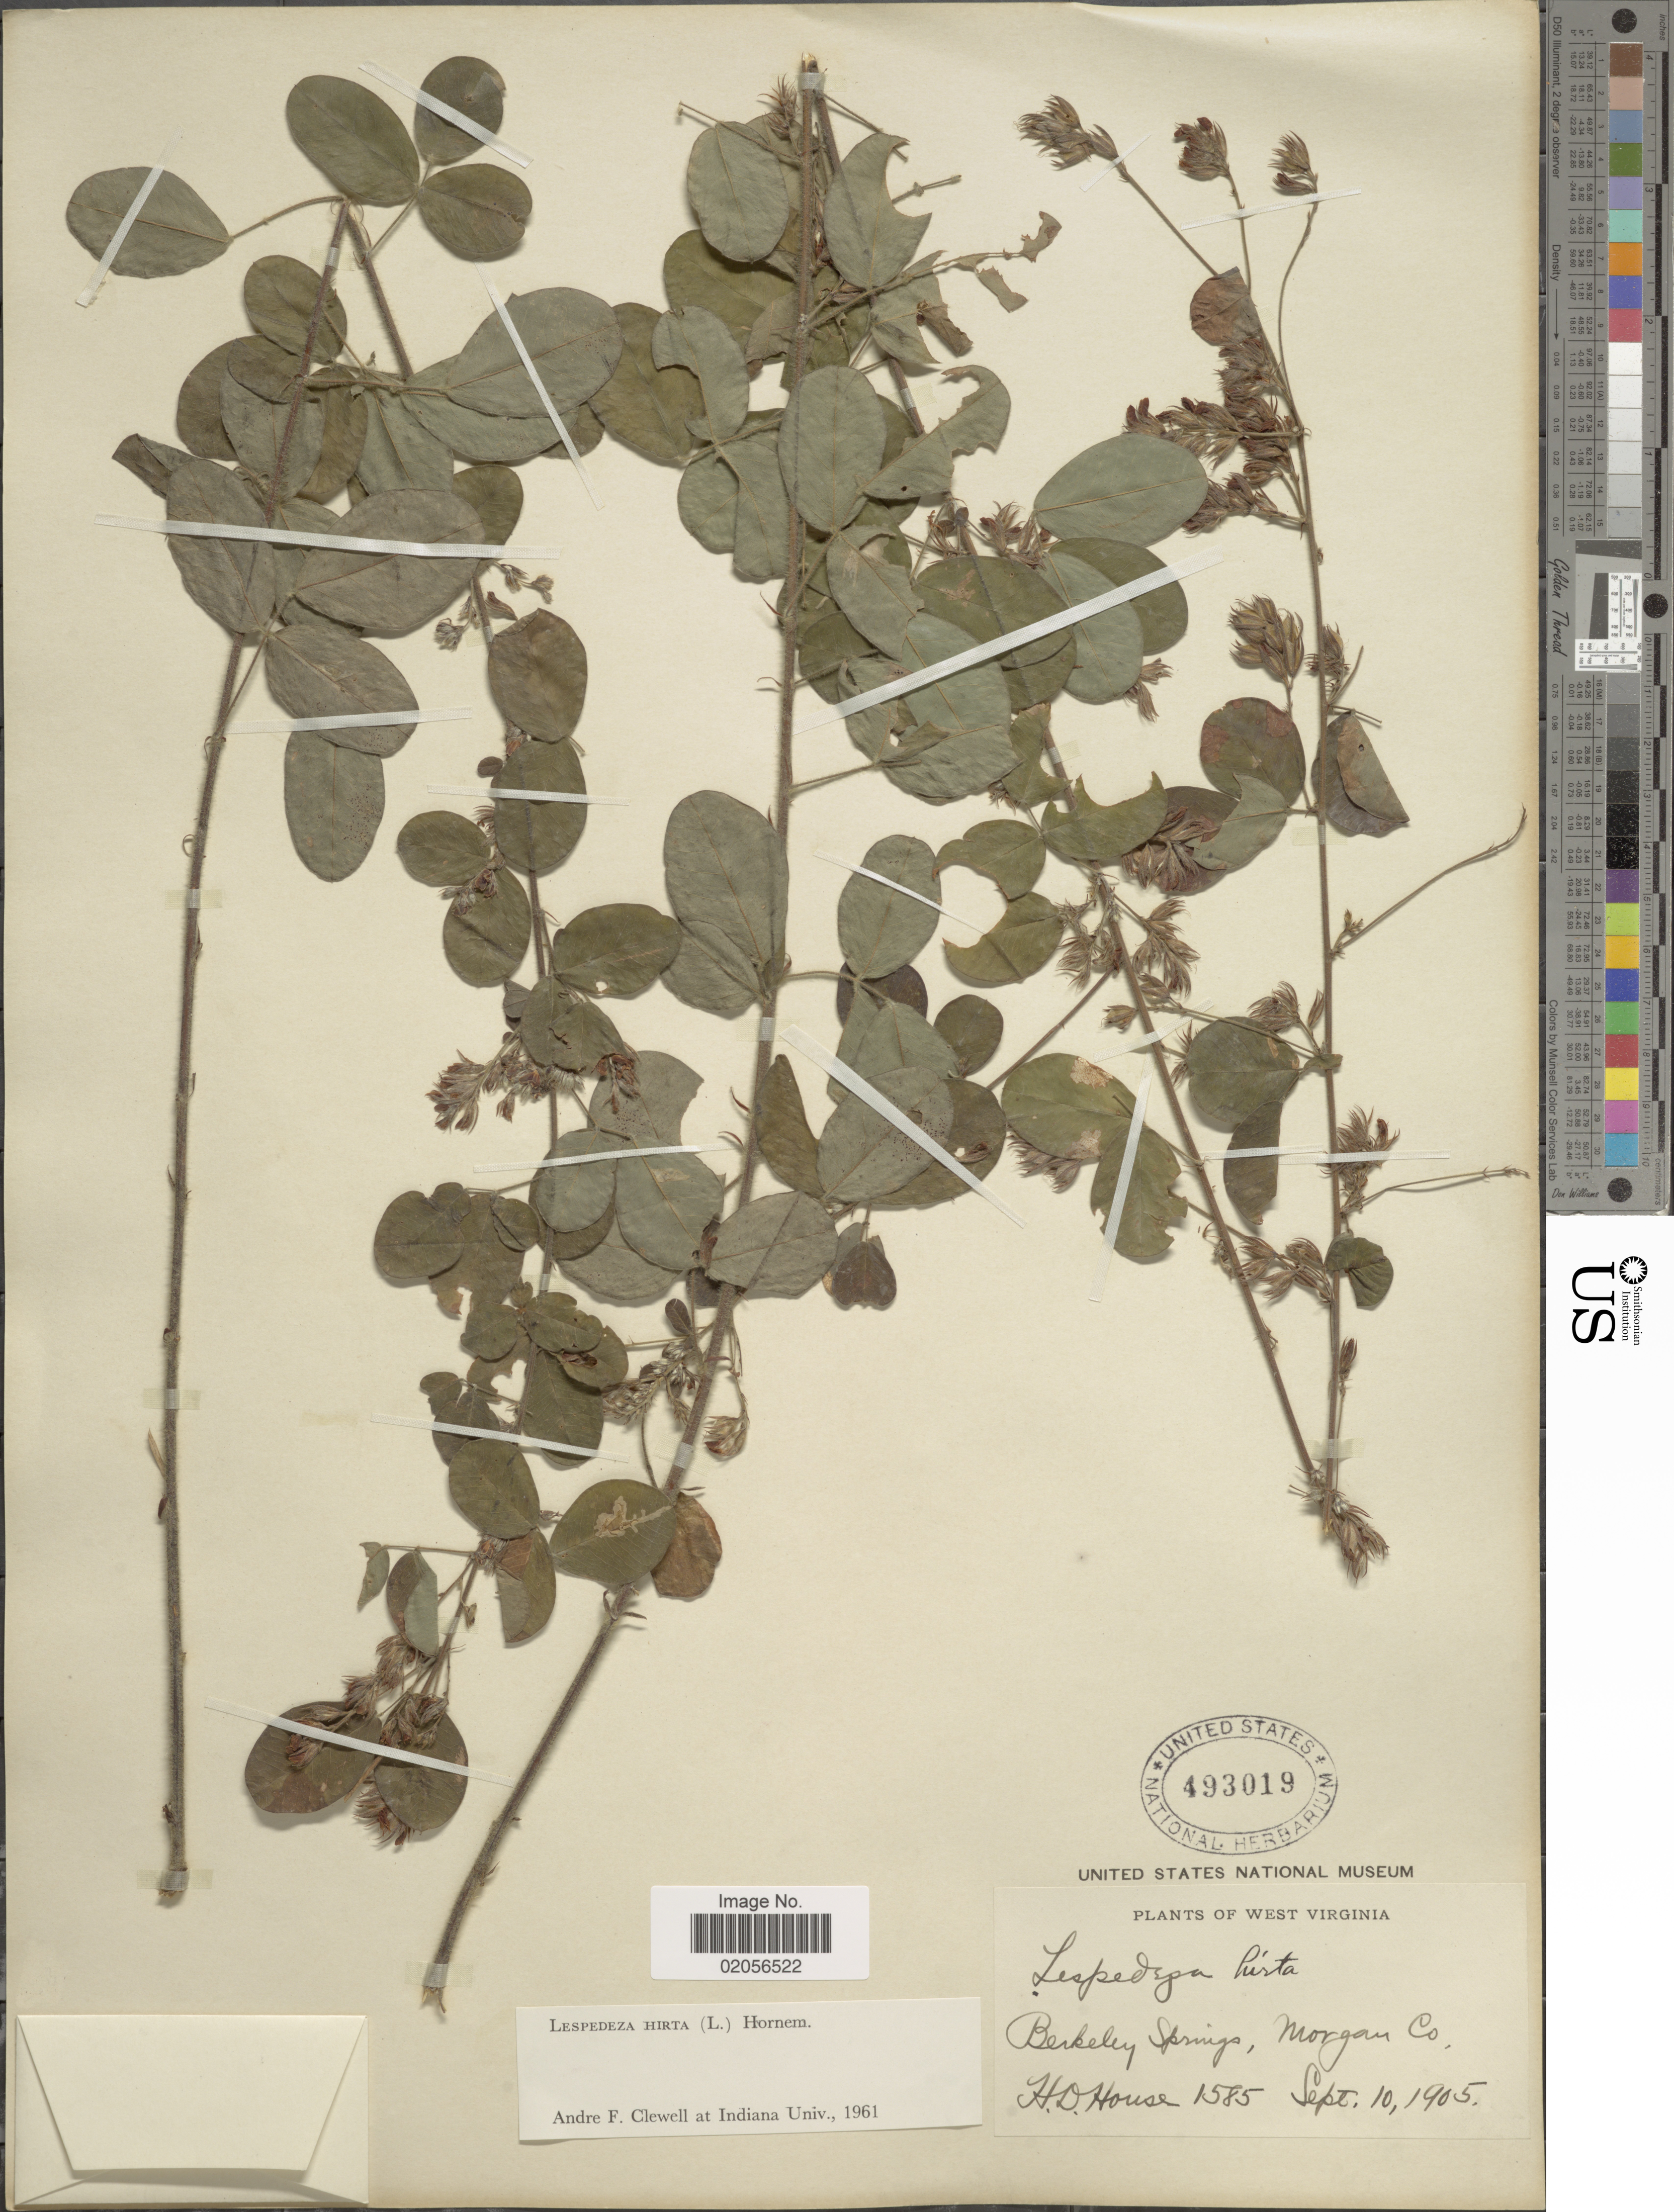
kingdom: Plantae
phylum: Tracheophyta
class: Magnoliopsida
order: Fabales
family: Fabaceae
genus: Lespedeza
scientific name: Lespedeza hirta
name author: (L.) Hornem.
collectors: H. D. House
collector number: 1585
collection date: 1905-09-10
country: United States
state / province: West Virginia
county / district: Morgan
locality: Berkeley Springs, Morgan Co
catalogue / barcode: US 493019